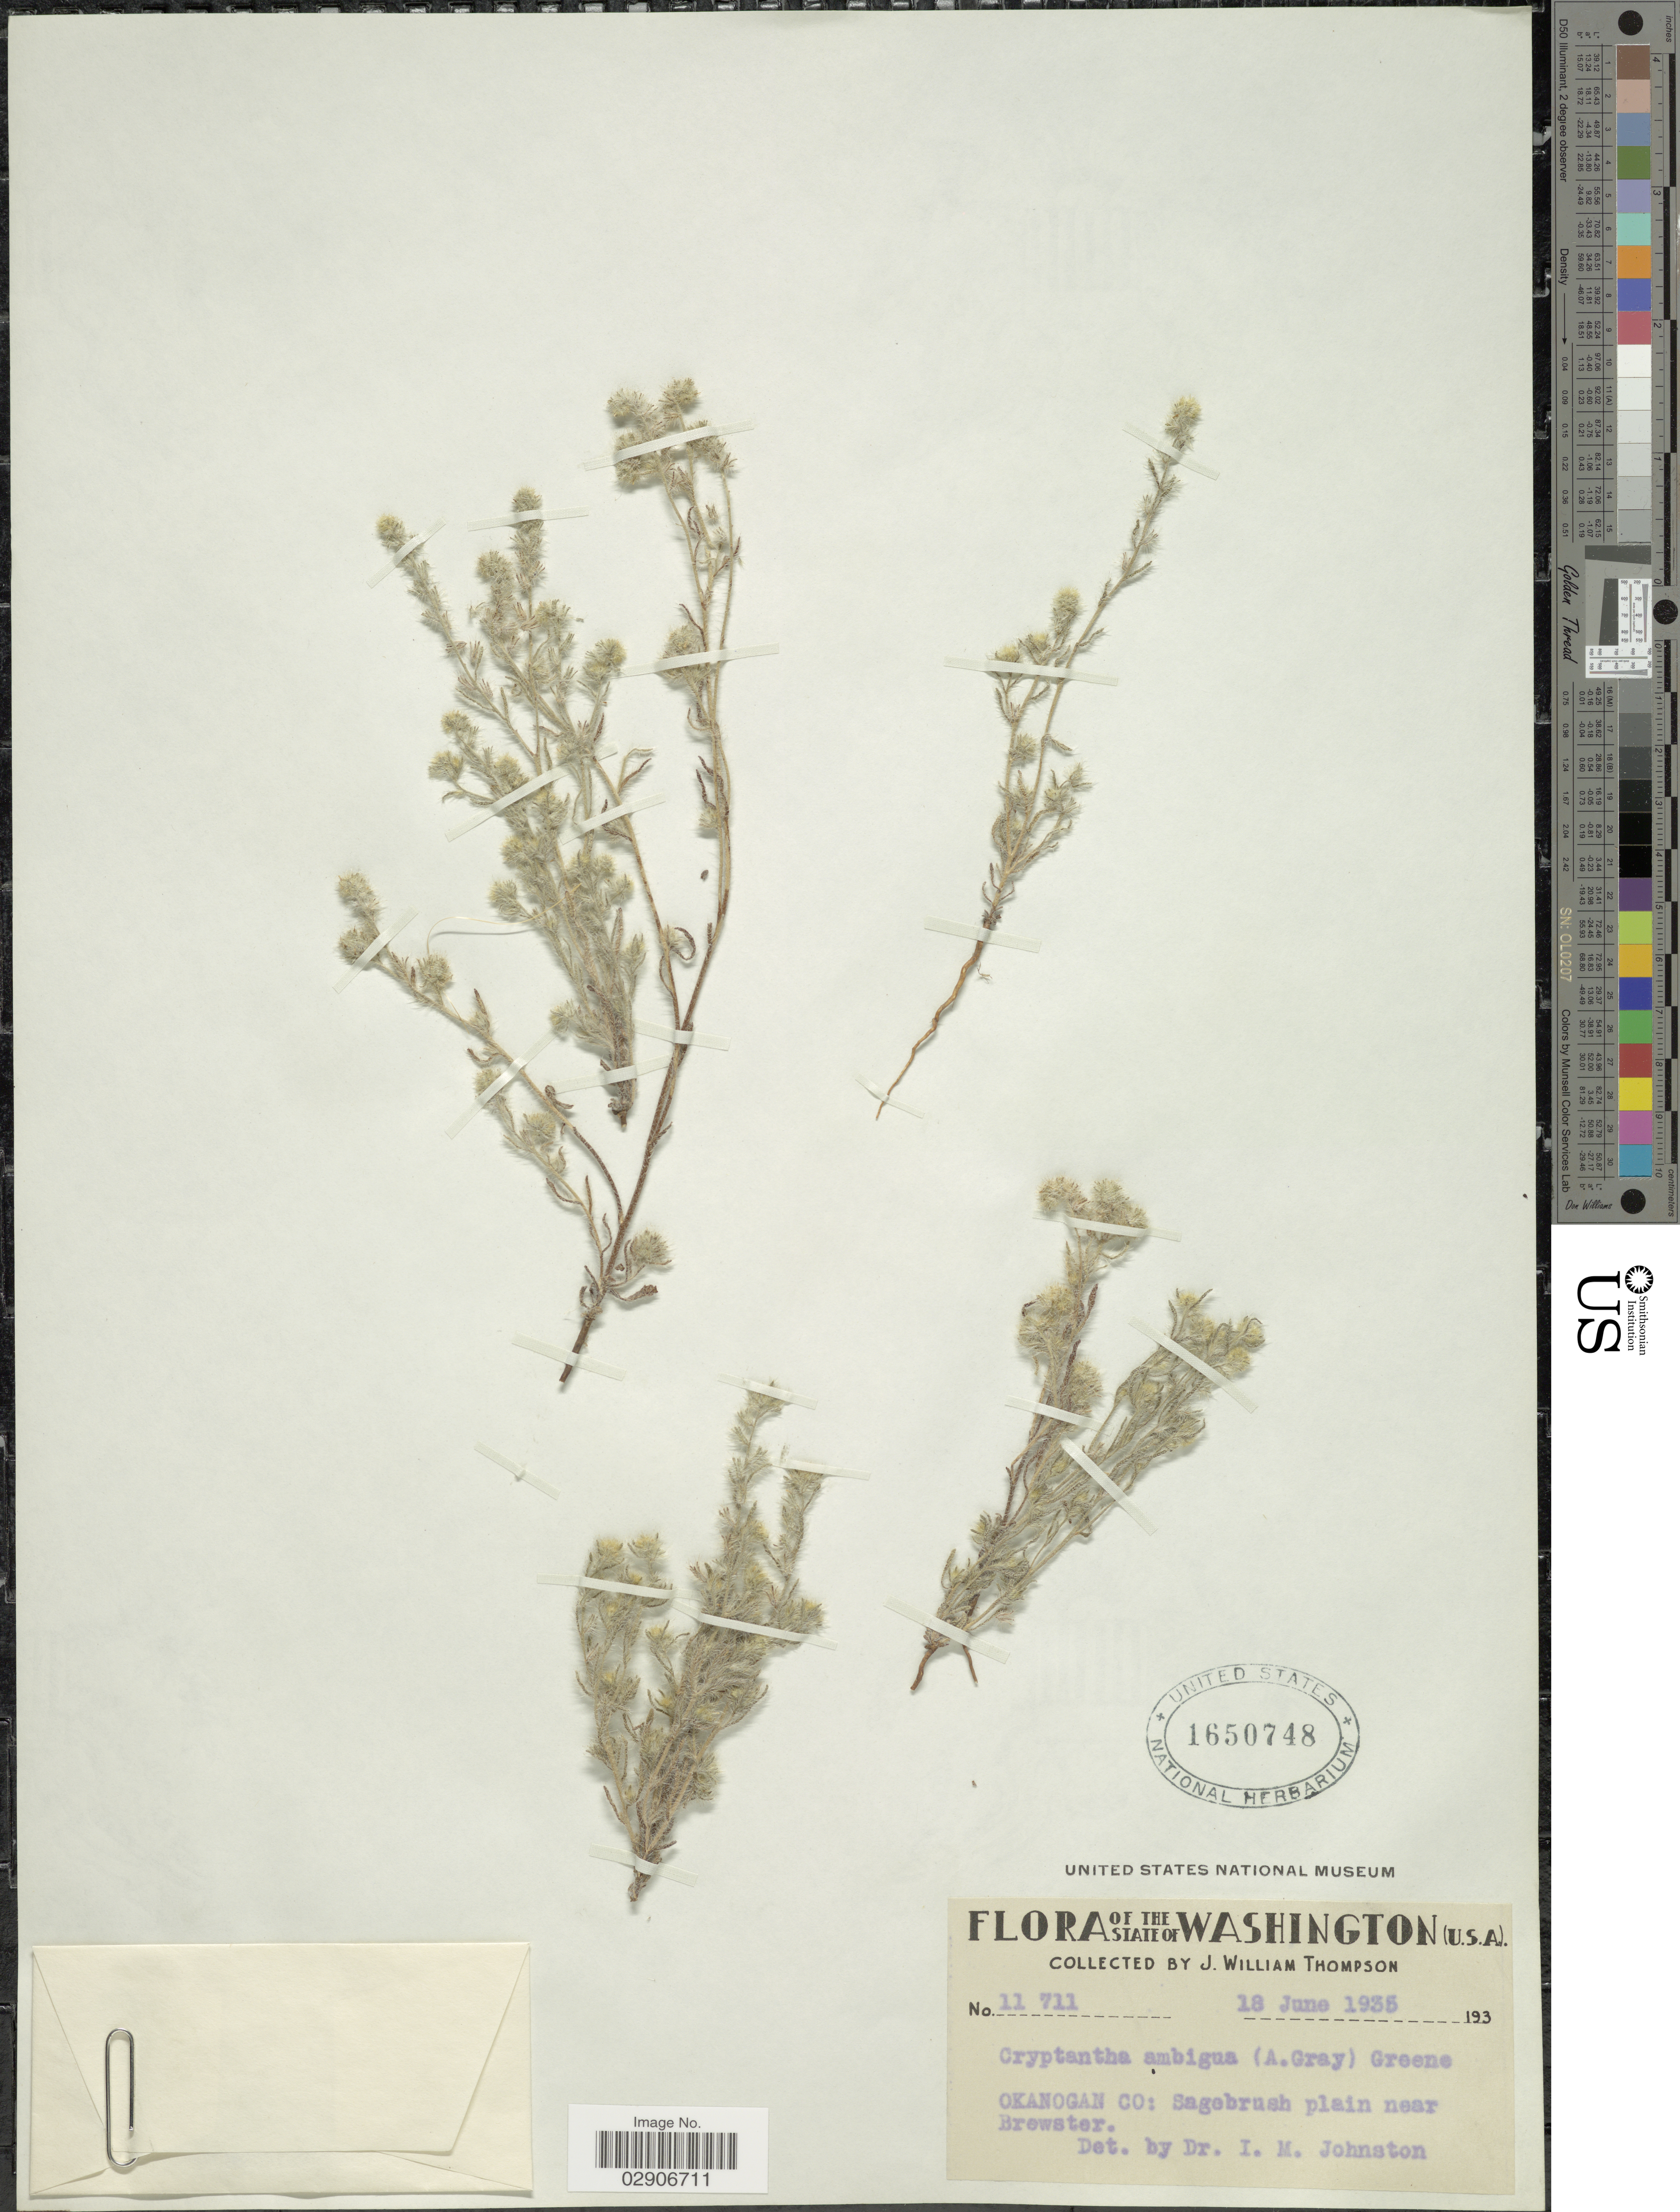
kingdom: Plantae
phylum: Tracheophyta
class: Magnoliopsida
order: Boraginales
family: Boraginaceae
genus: Cryptantha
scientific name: Cryptantha ambigua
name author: (A. Gray) Greene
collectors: J. W. Thompson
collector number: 11711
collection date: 1935-06-18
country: United States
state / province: Washington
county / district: Okanogan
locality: Okanogan Co: Sagebrush plain near Brewster.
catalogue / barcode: US 1650748